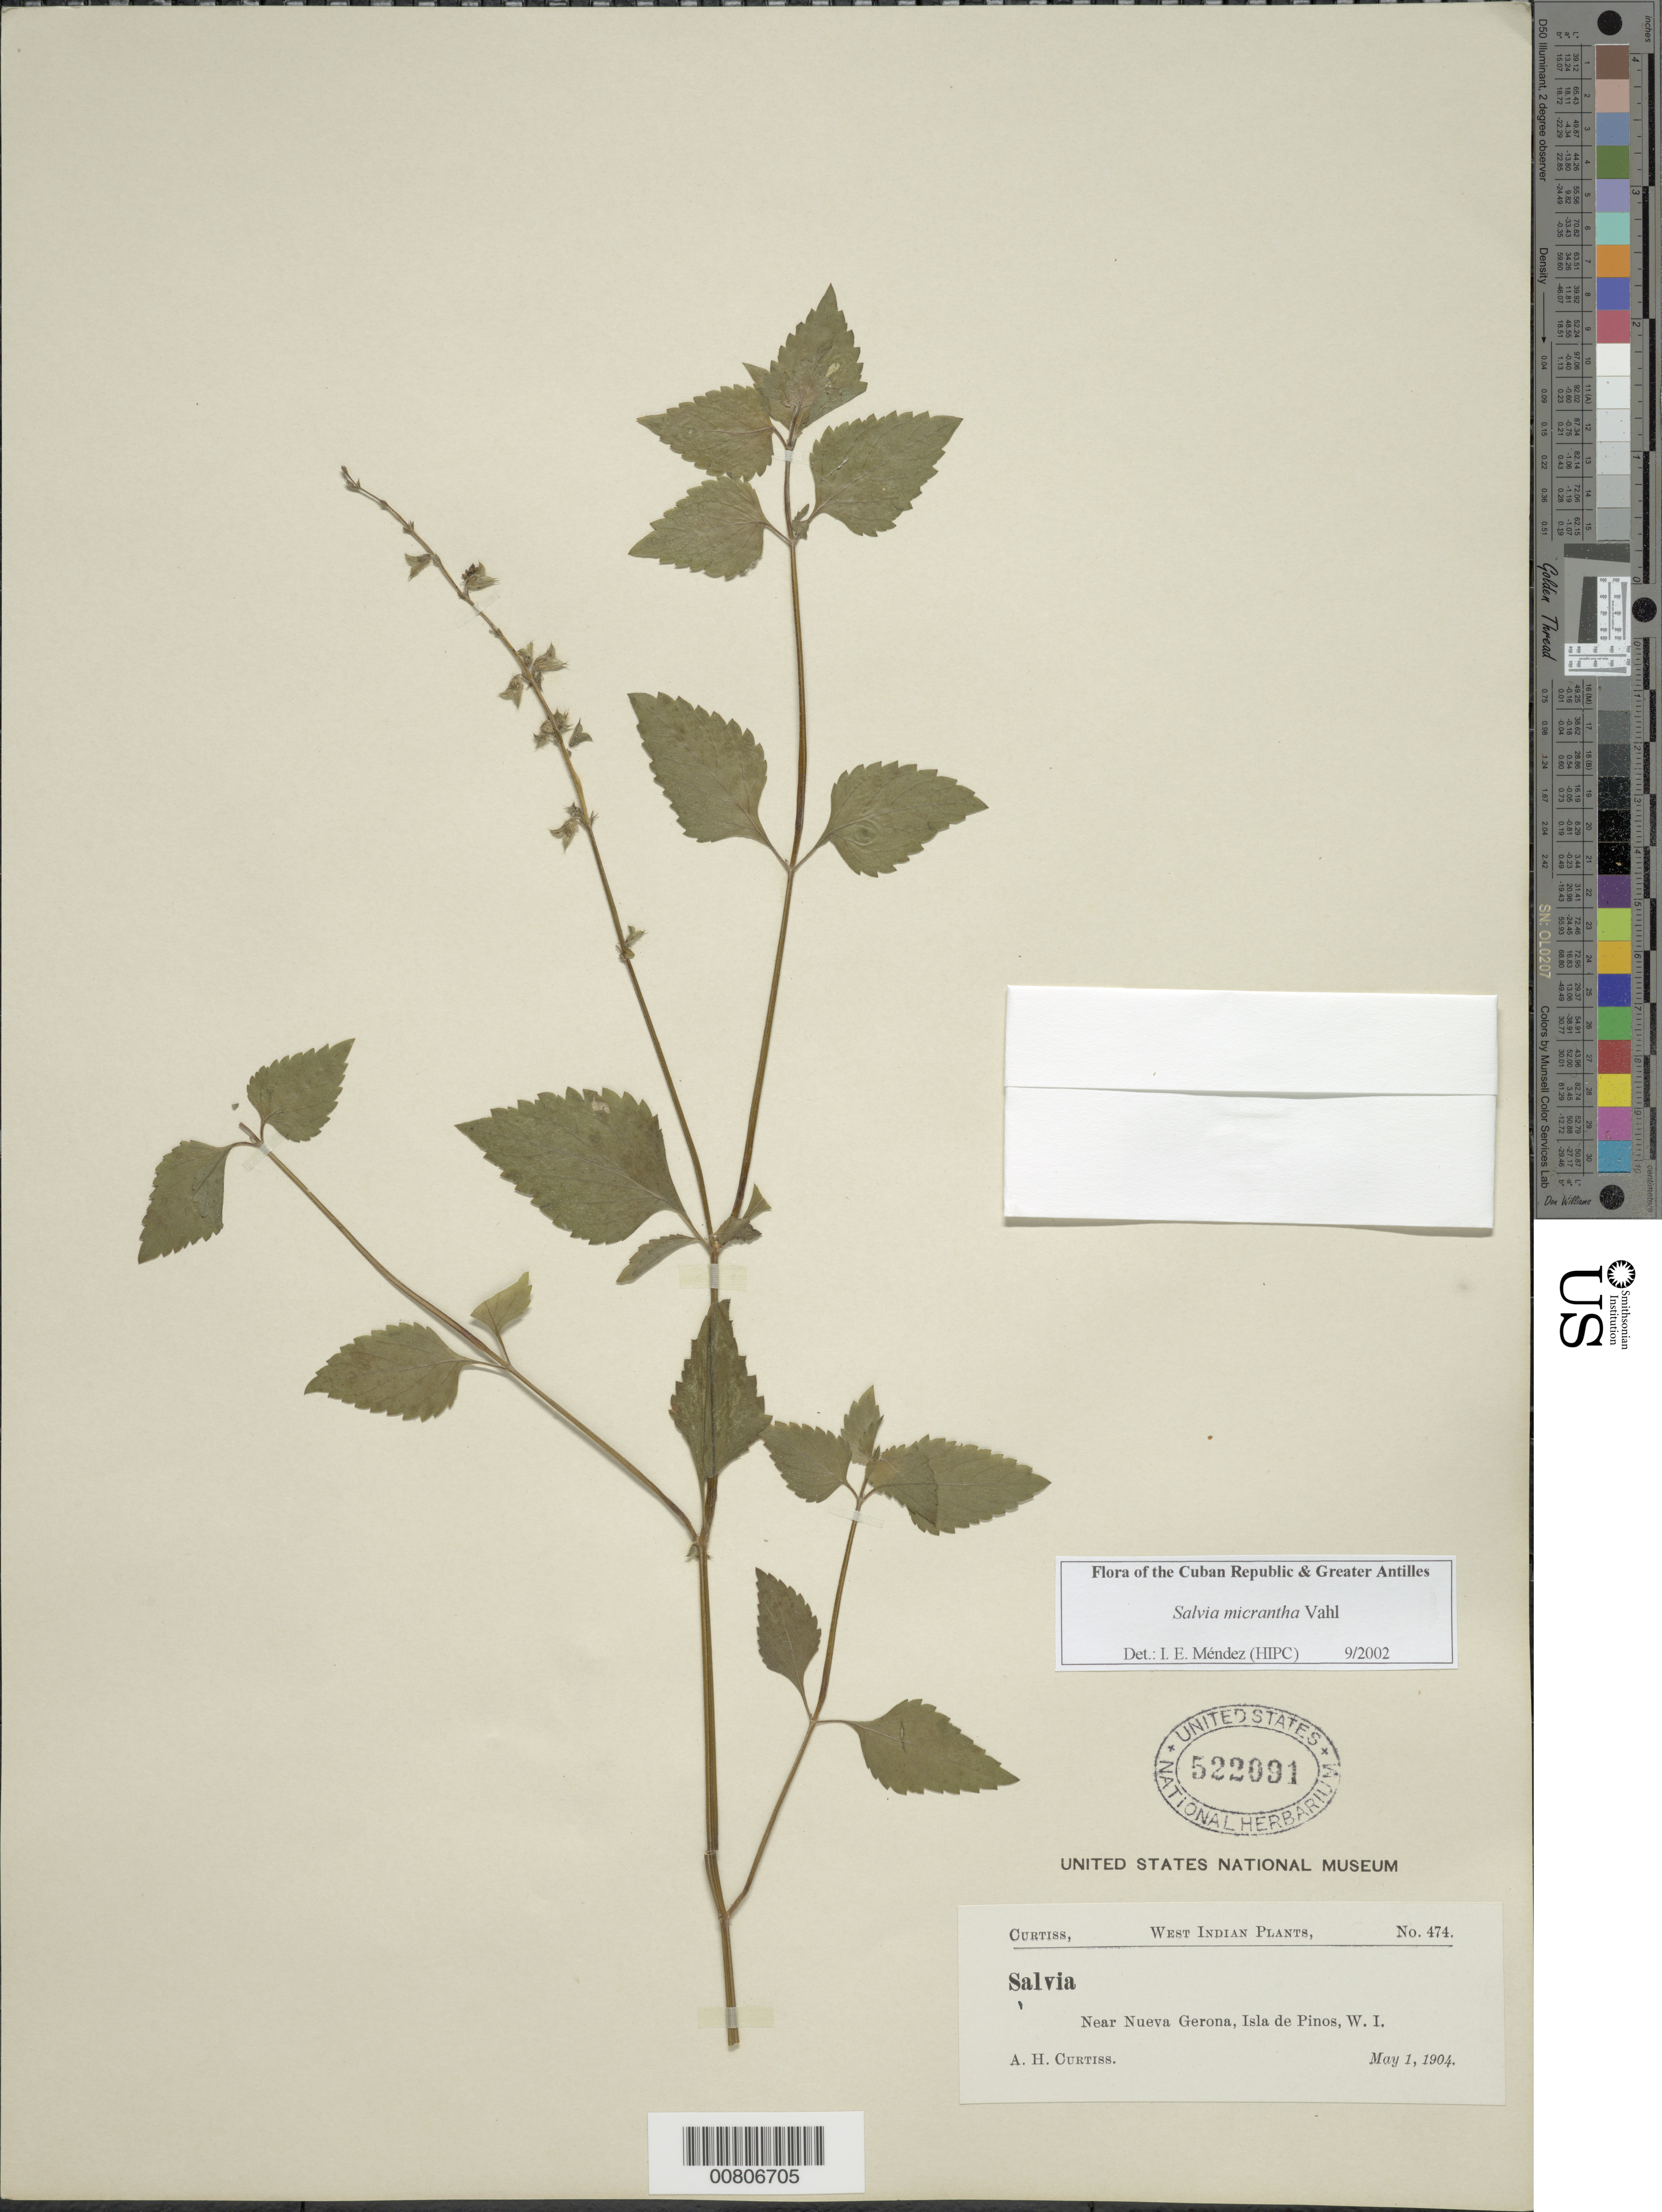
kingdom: Plantae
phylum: Tracheophyta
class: Magnoliopsida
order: Lamiales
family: Lamiaceae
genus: Salvia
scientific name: Salvia micrantha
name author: Vahl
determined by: Méndez, Isidro E., (HIPC)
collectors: A. H. Curtiss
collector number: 474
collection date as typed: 01 May 1904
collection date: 1904-05-01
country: Cuba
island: Isla de la Juventud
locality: Nueva Gerona, Isla de Pinos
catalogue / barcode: US 522091